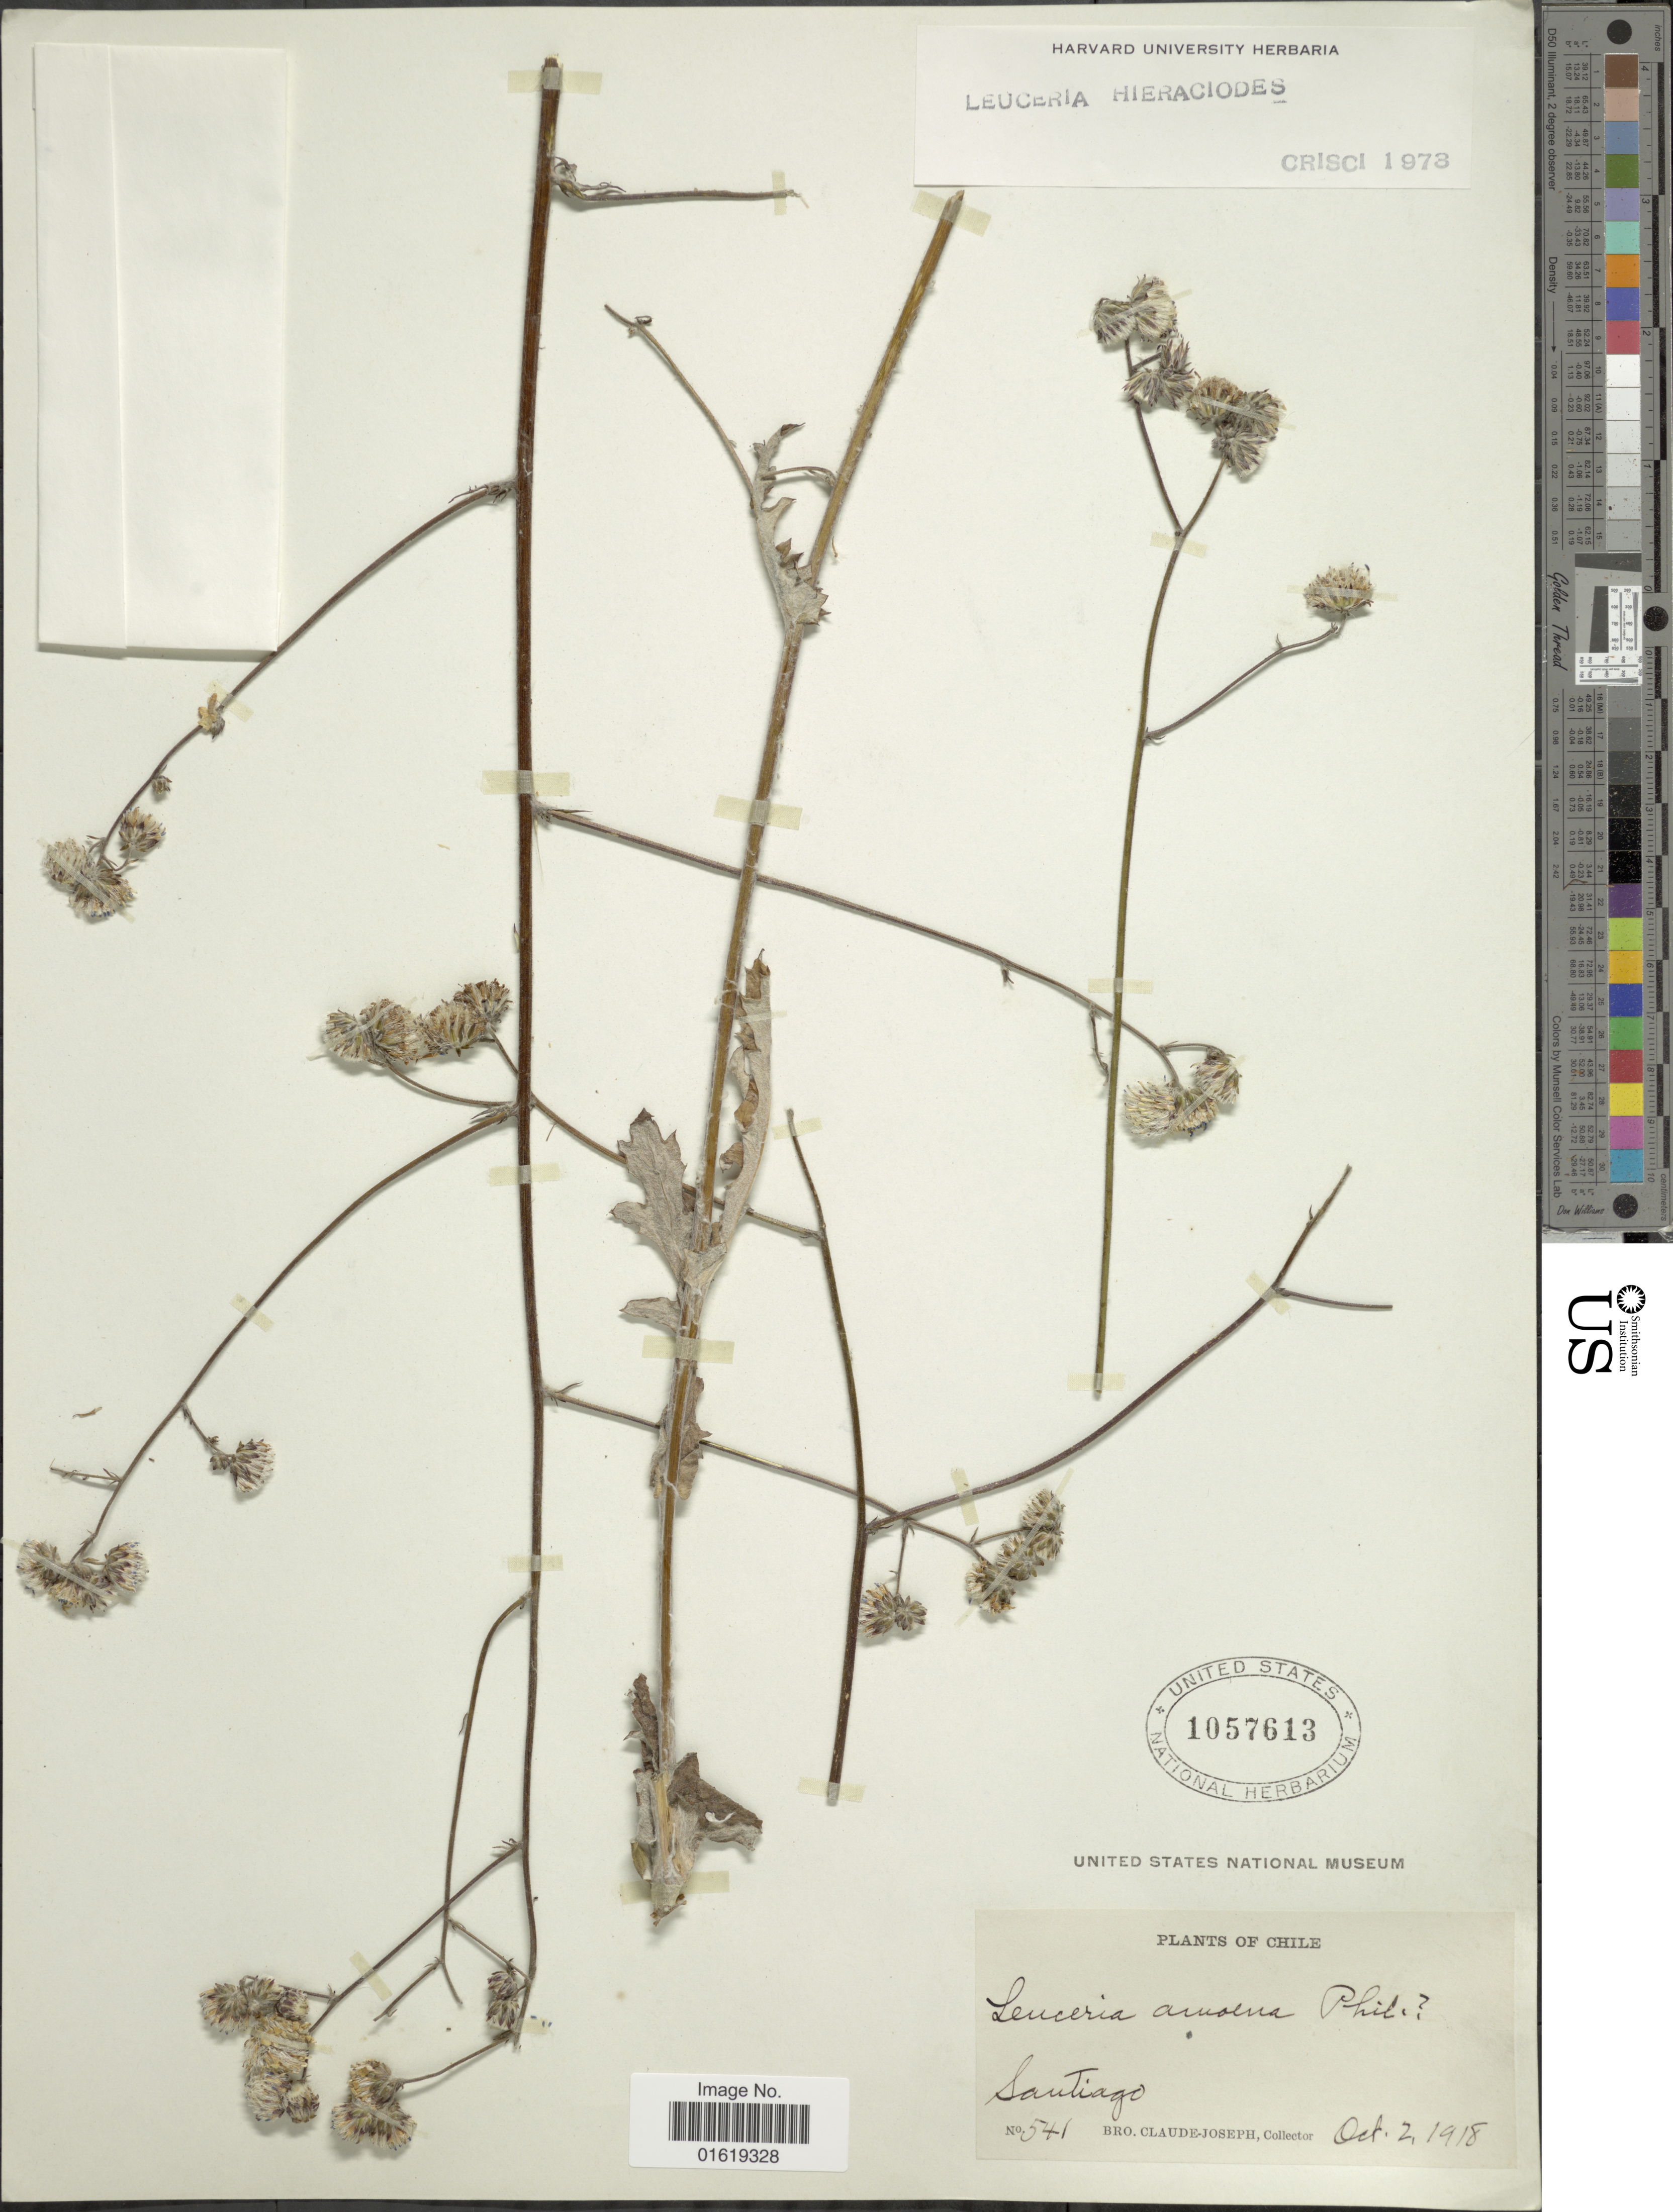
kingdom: Plantae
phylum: Tracheophyta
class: Magnoliopsida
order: Asterales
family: Asteraceae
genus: Leucheria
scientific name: Leucheria hieracioides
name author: Cass.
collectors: Bro. Claude-Joseph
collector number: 541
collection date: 1918-10-02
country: Chile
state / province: Región Metropolitana (RM)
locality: Santiago.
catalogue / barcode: US 1057613